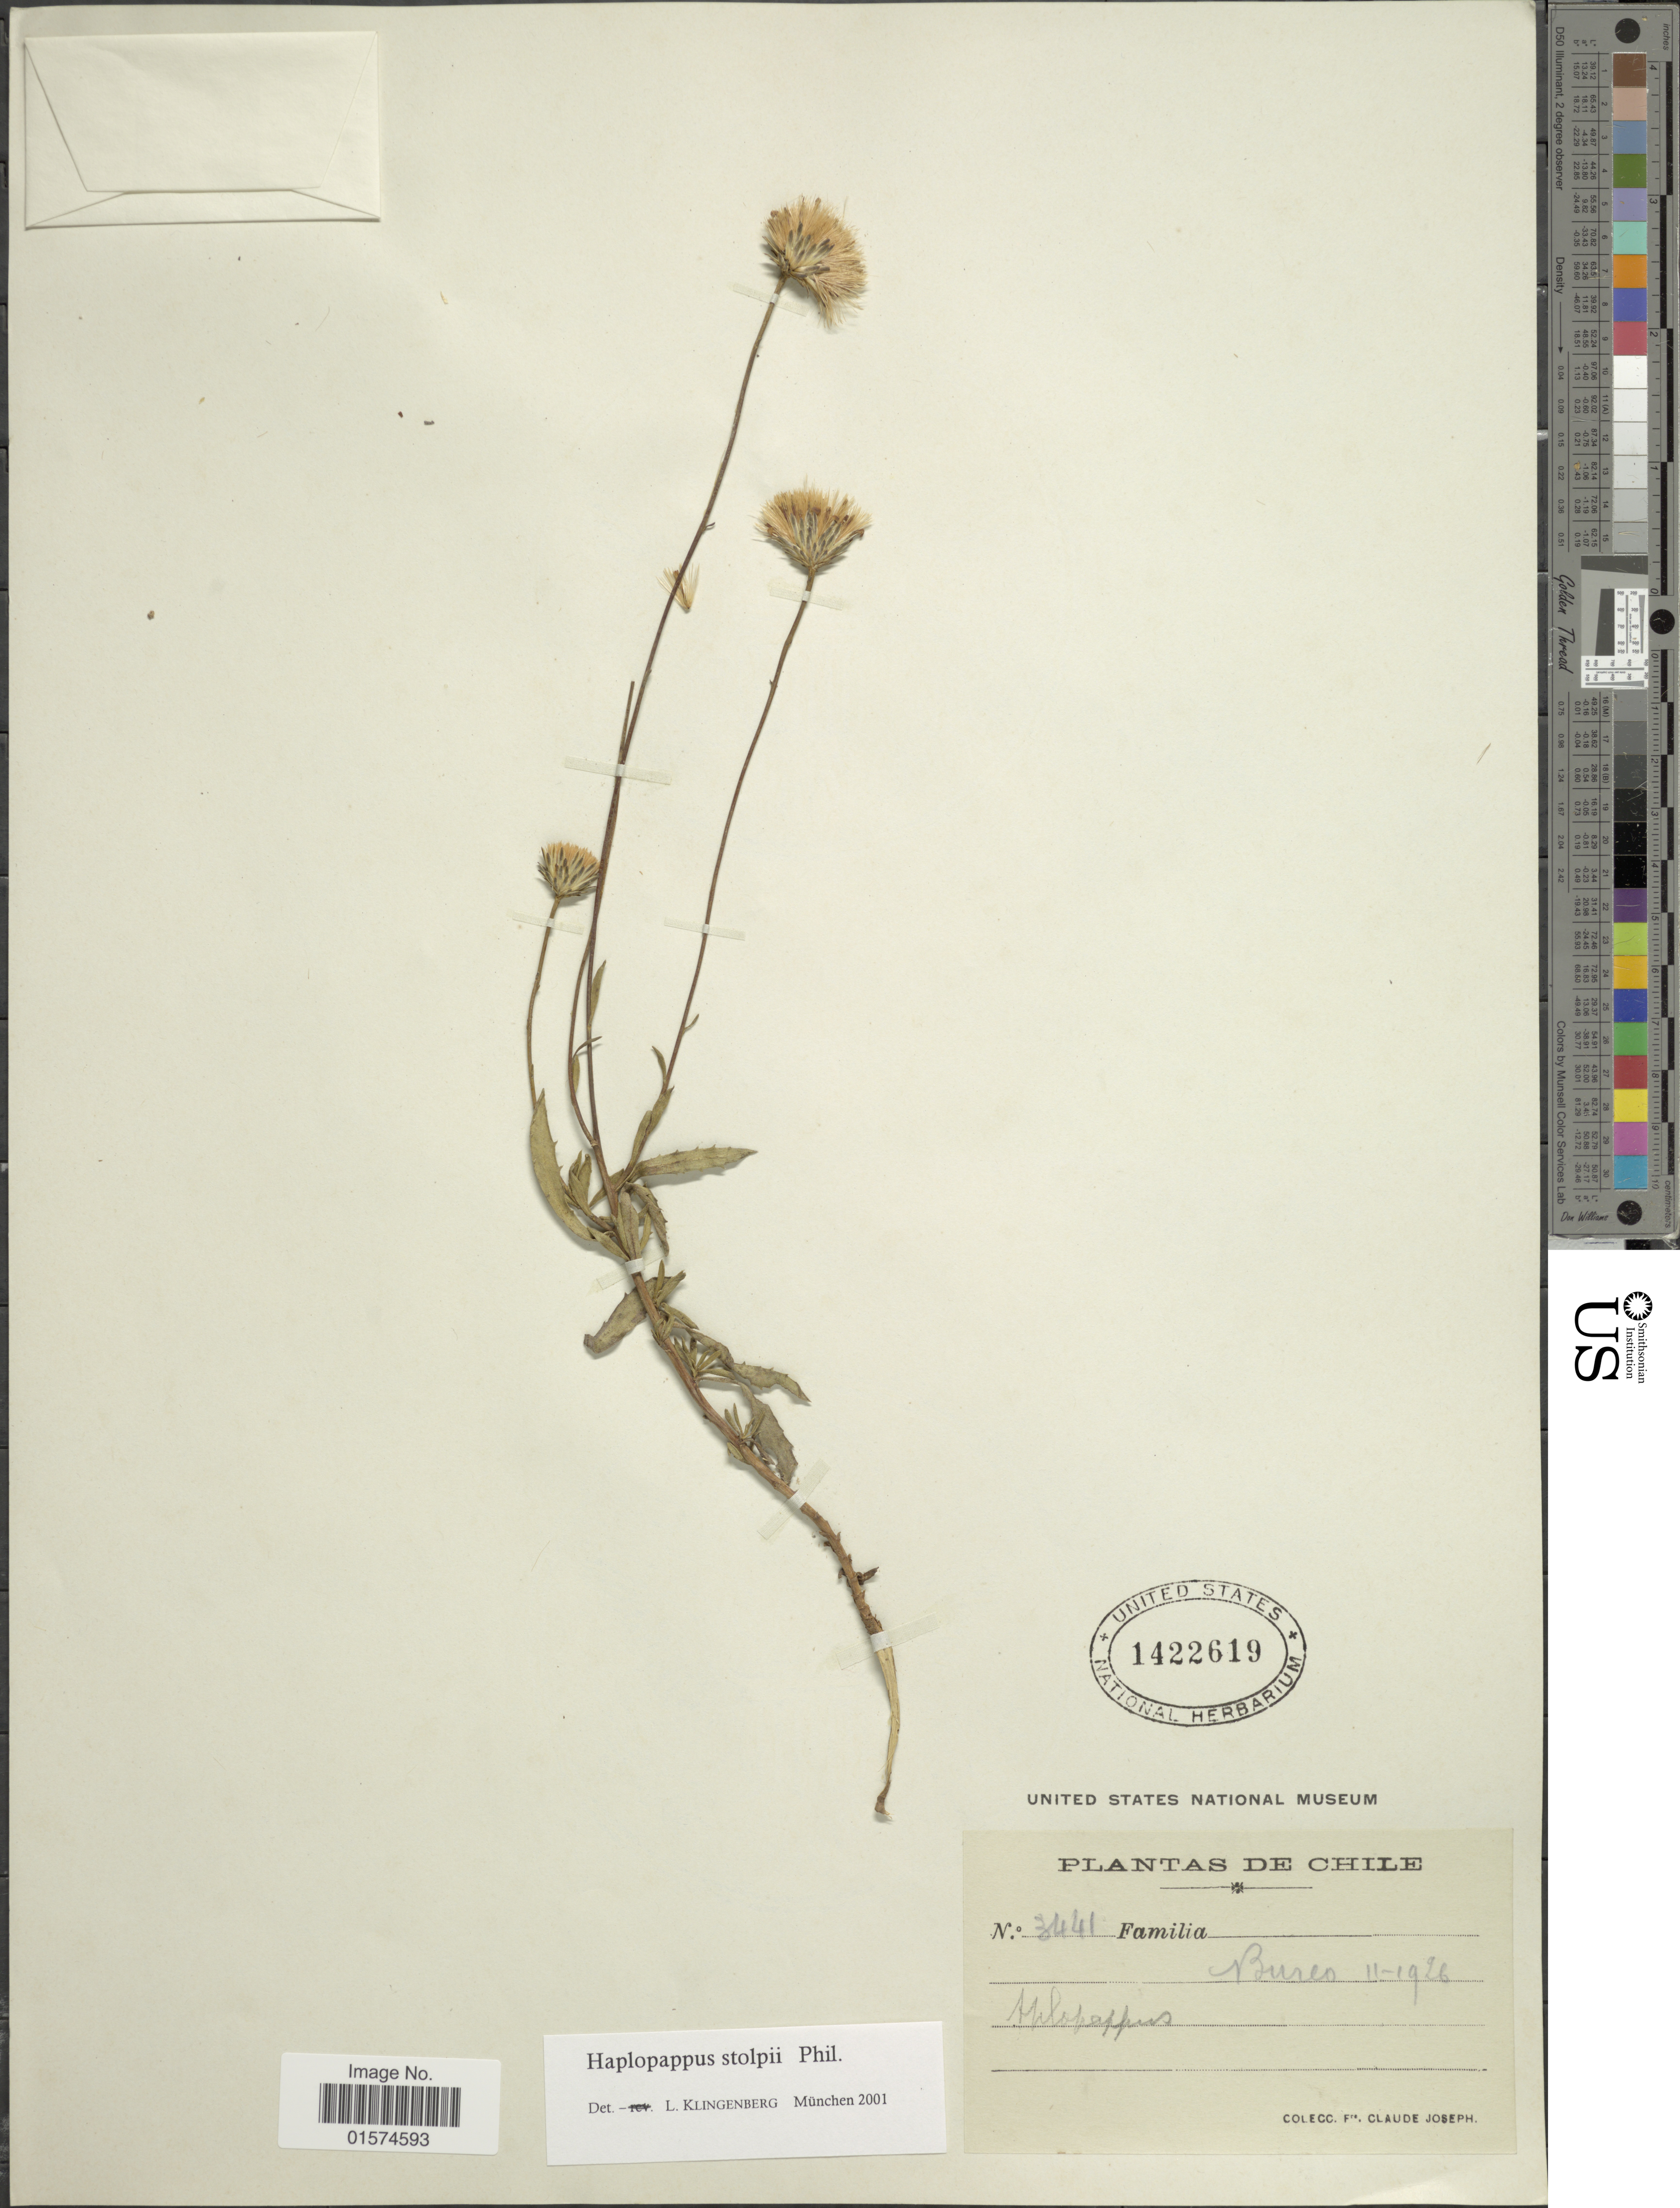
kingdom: Plantae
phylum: Tracheophyta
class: Magnoliopsida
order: Asterales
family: Asteraceae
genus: Haplopappus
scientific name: Haplopappus stolpi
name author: Phil.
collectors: Frere Claude Joseph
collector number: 3441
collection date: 1926-02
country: Chile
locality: Bureo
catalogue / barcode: US 1422619